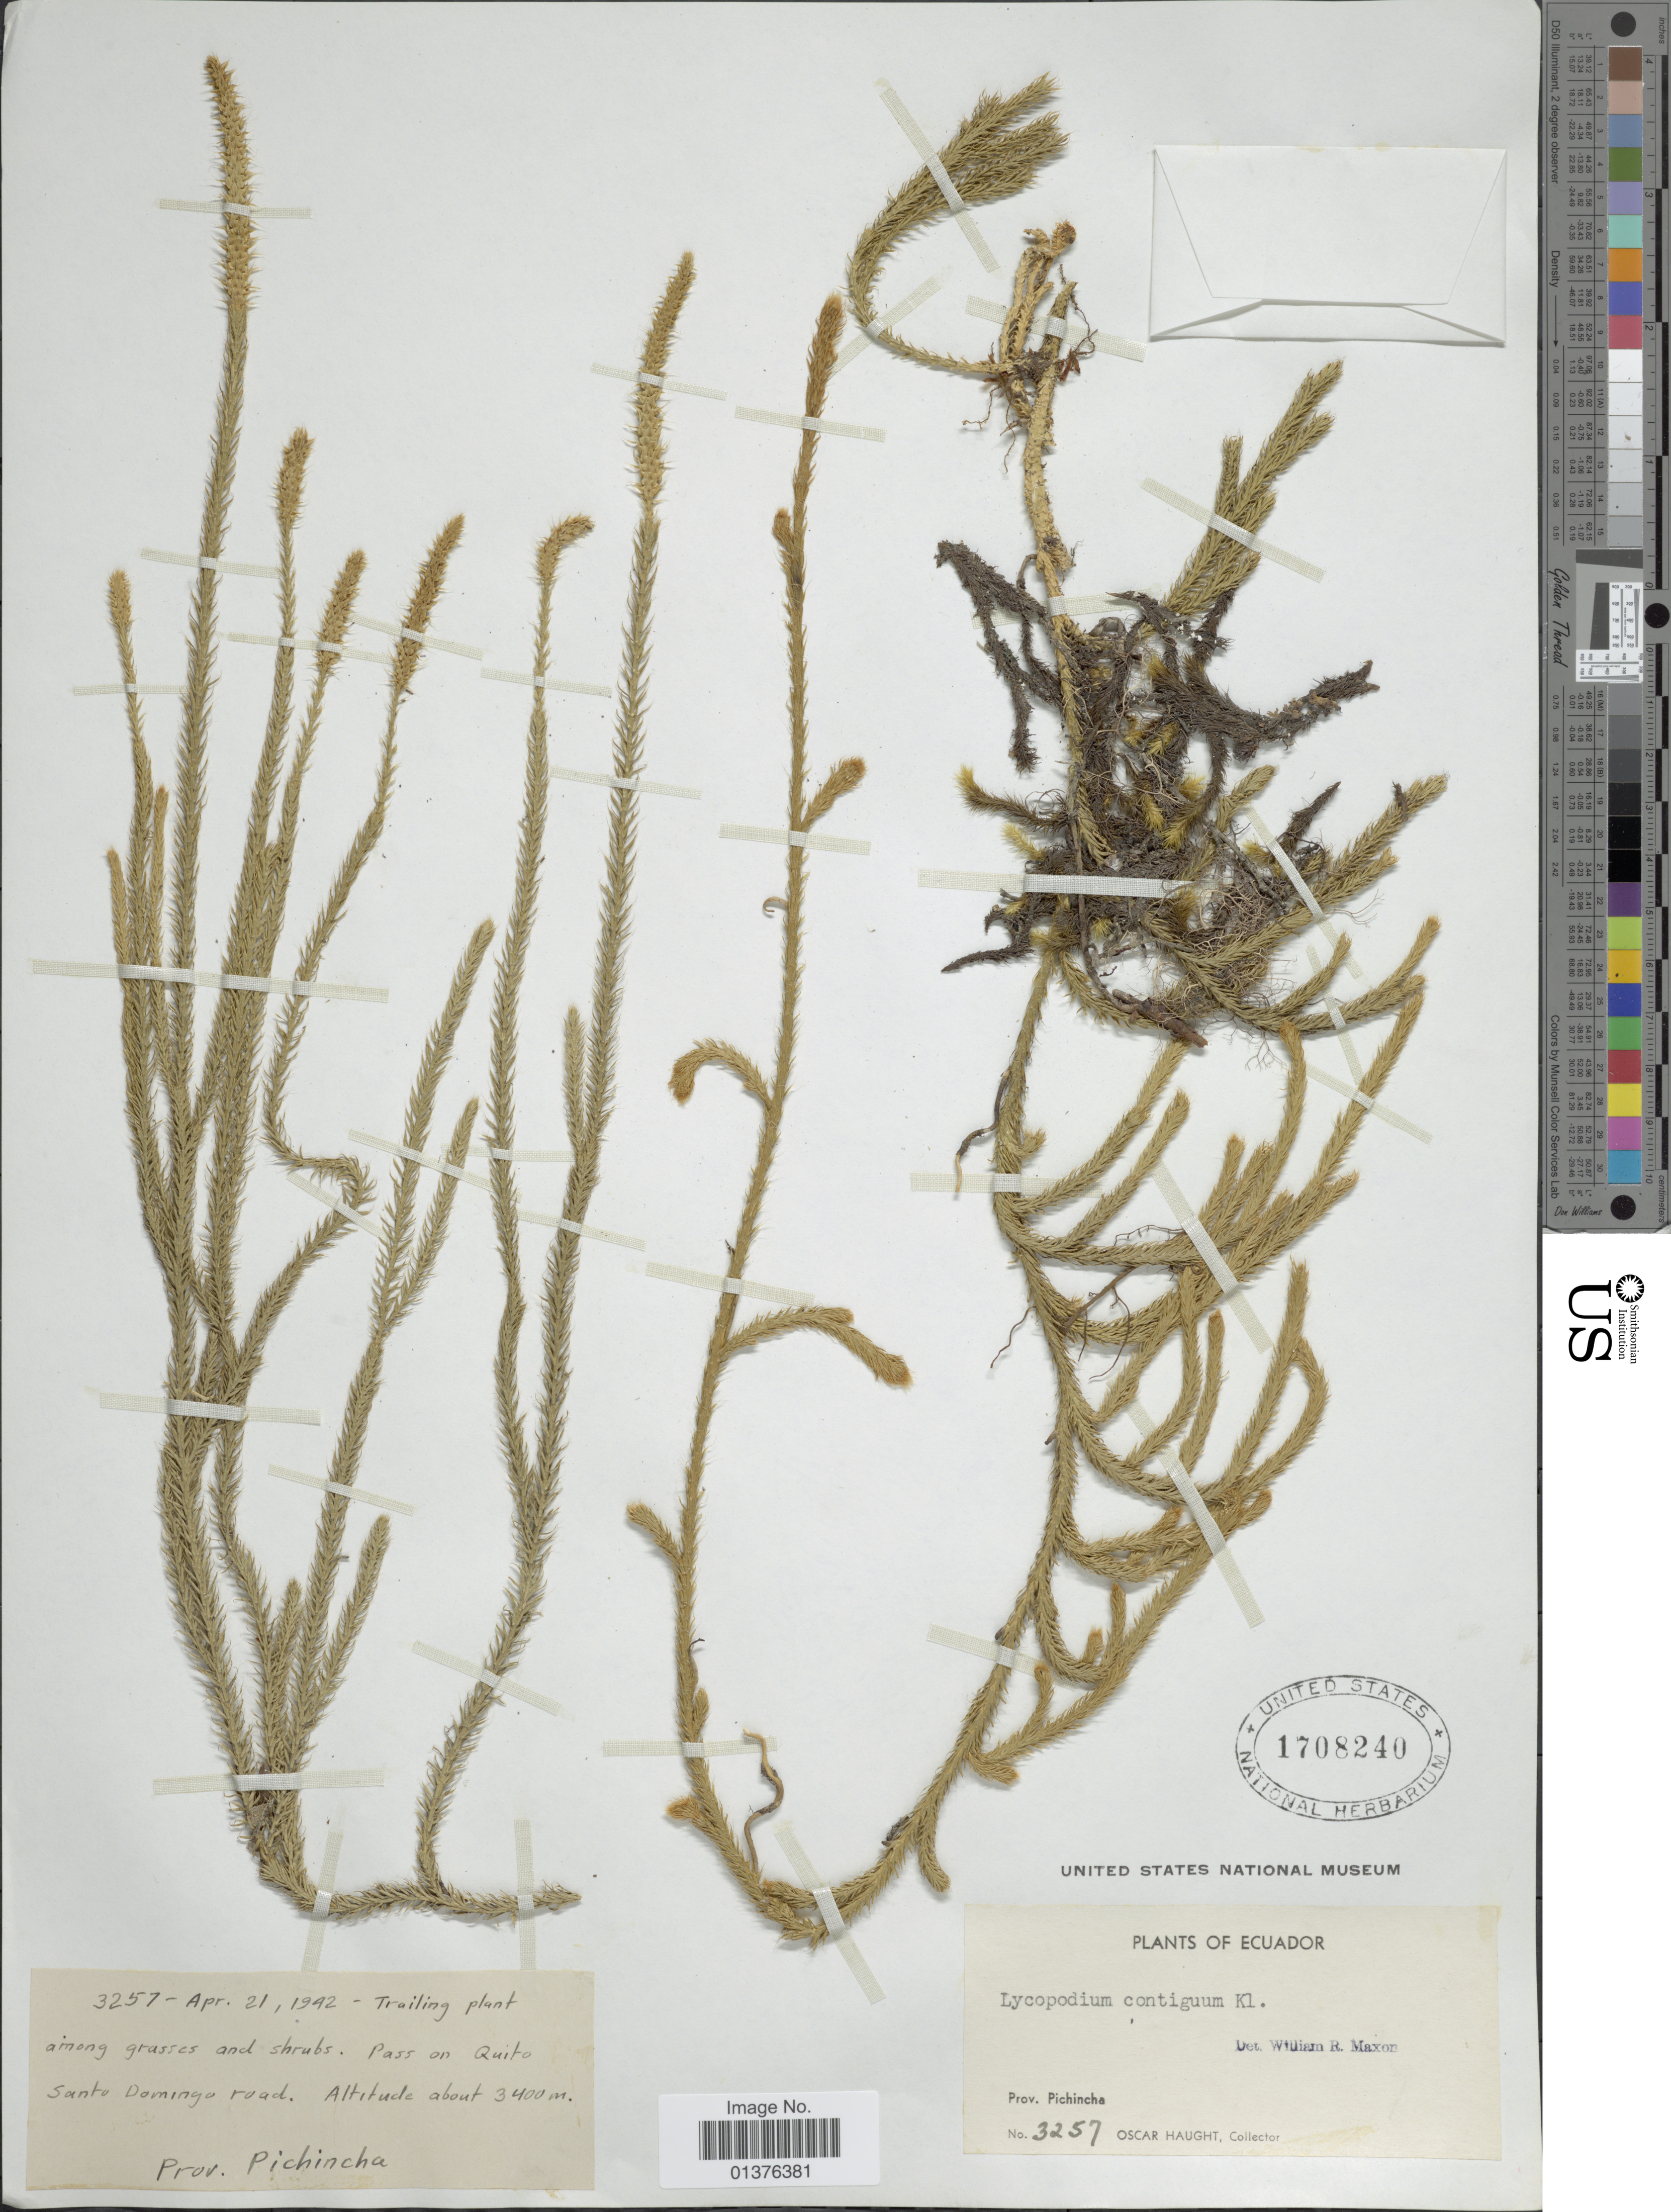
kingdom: Plantae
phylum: Tracheophyta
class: Lycopodiopsida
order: Lycopodiales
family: Lycopodiaceae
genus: Lycopodium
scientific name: Lycopodium clavatum subsp. contiguum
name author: (Klotzsch) B. Øllg.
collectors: O. L. Haught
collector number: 3257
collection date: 1942-04-21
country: Ecuador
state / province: Pichincha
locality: Pass on Quito, Santo Domingo road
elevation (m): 3400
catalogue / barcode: US 1708240